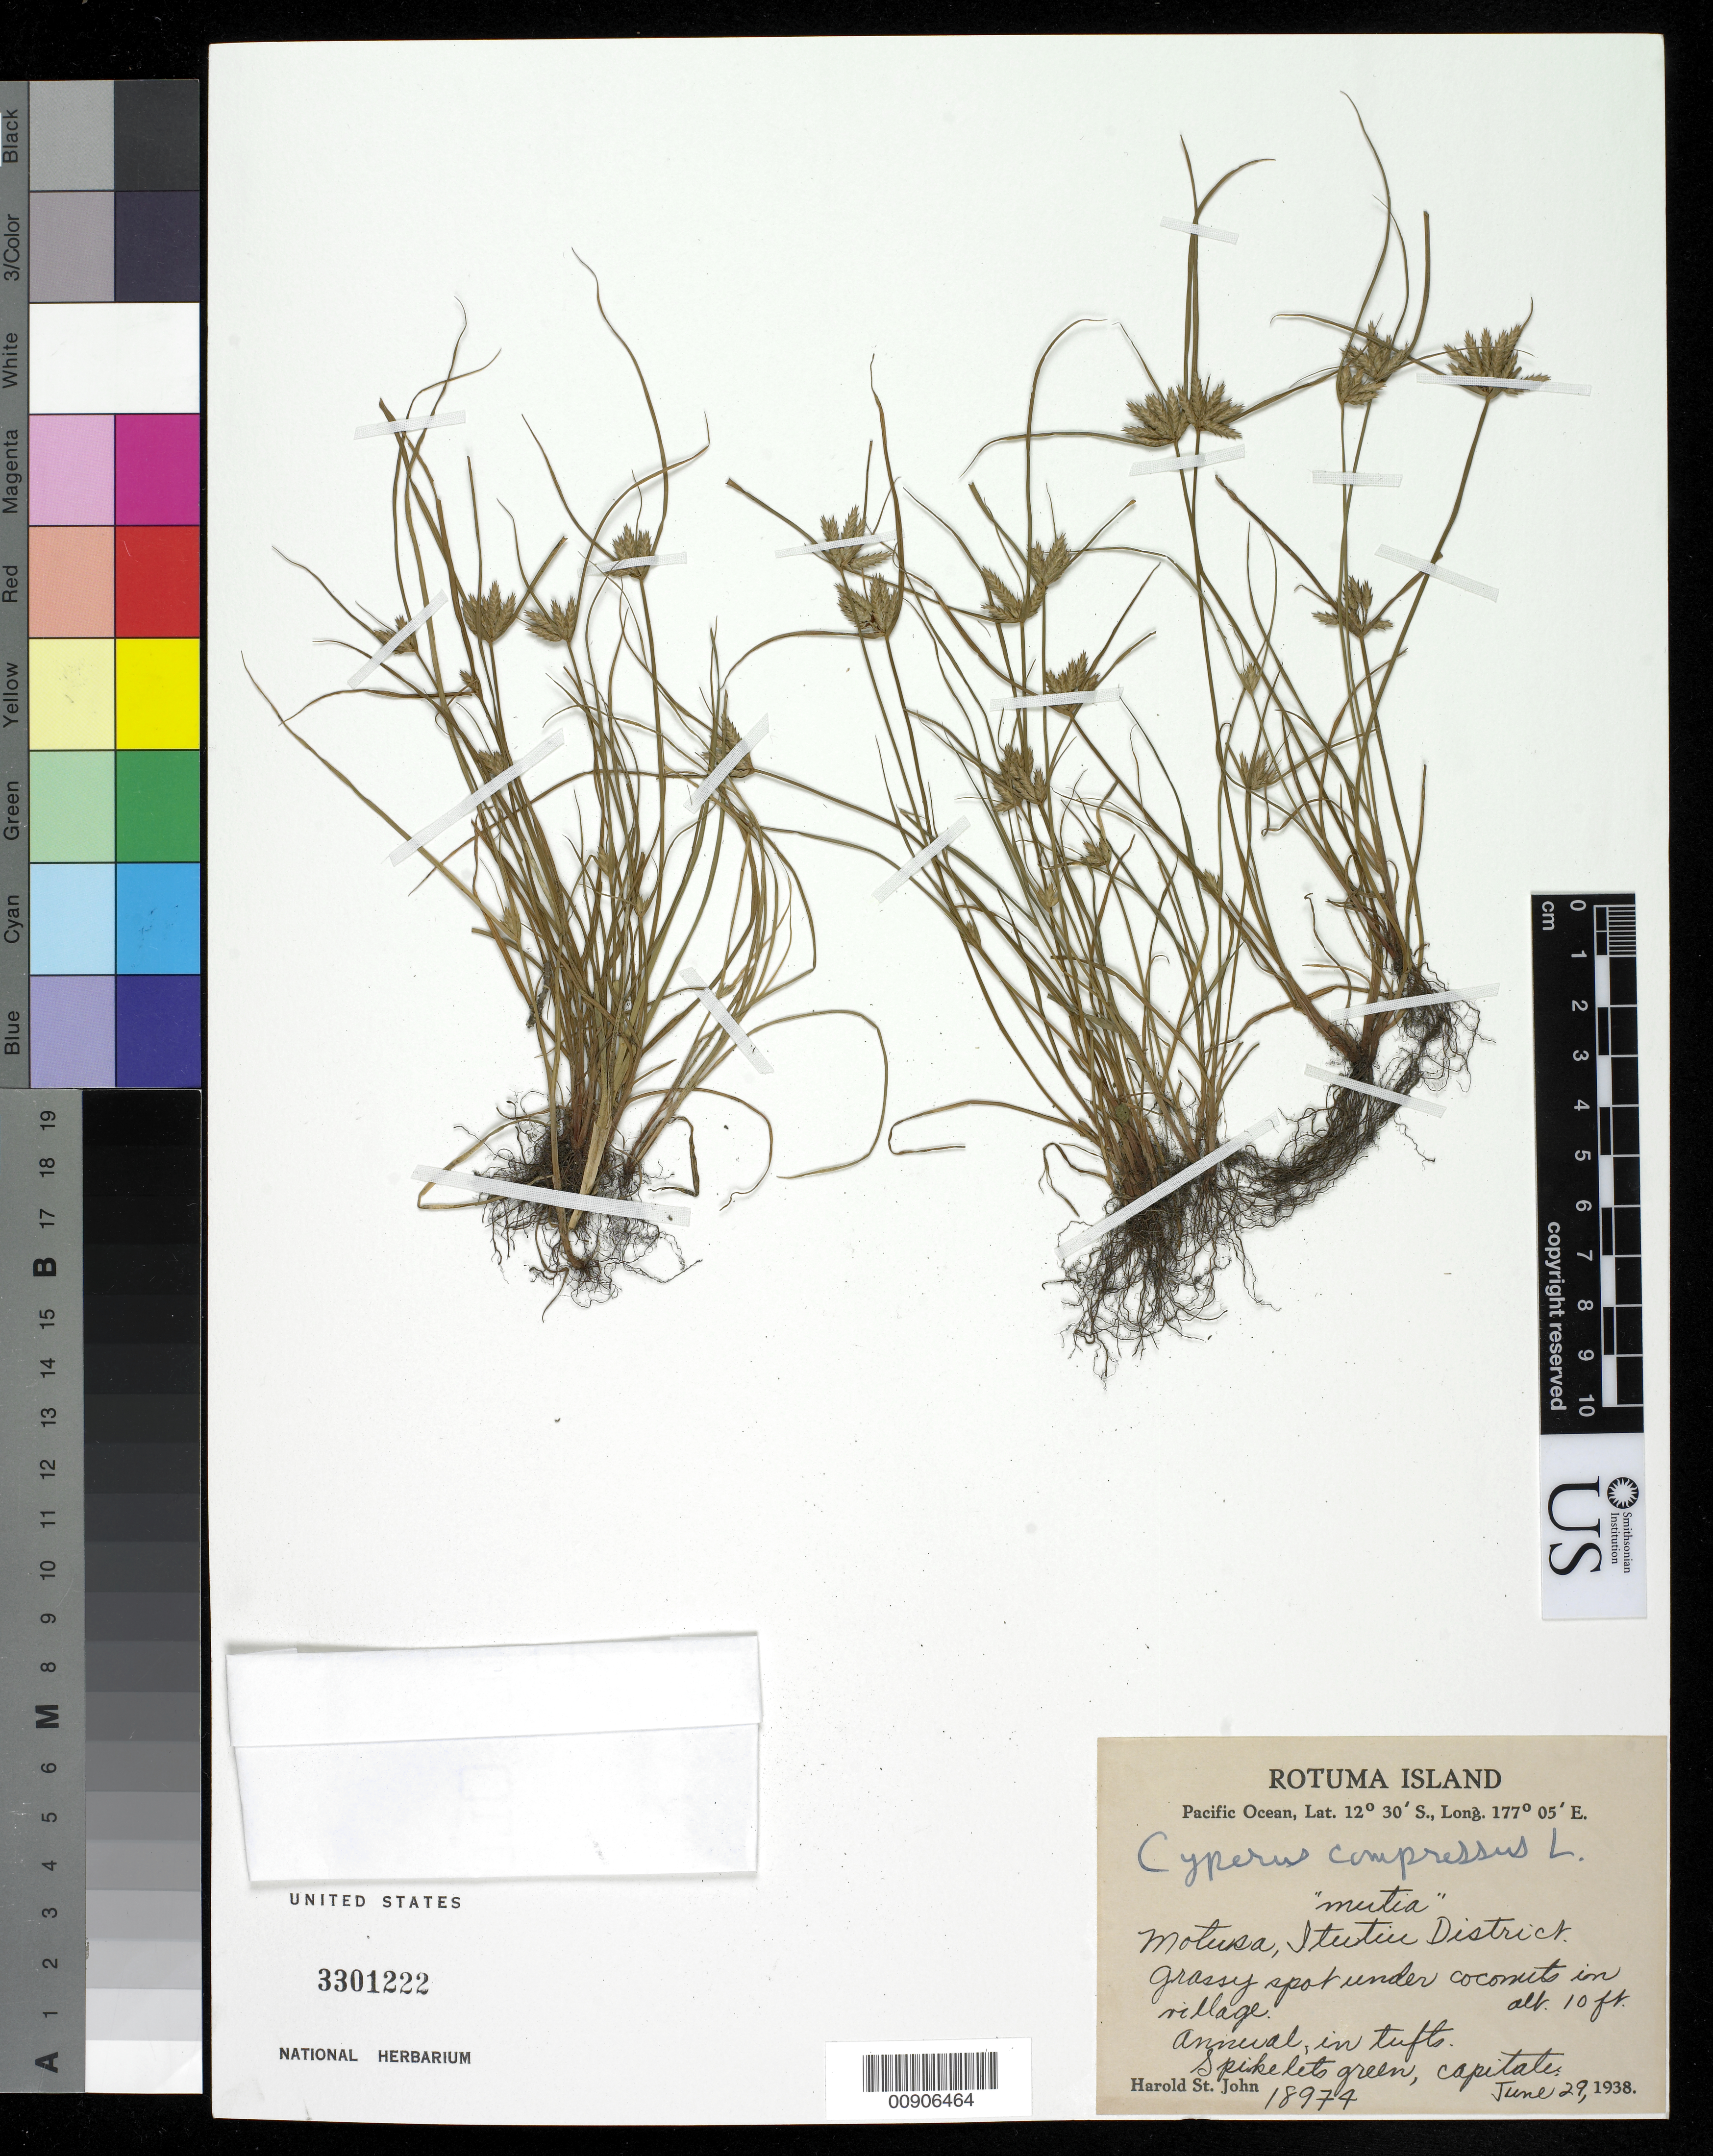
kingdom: Plantae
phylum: Tracheophyta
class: Liliopsida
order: Poales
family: Cyperaceae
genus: Cyperus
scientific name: Cyperus compressus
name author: L.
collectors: H. St. John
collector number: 18974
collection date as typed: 29 Jun 1938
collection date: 1938-06-29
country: Fiji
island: Rotuma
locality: Itutiu District, Motusa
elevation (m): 3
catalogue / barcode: US 3301222